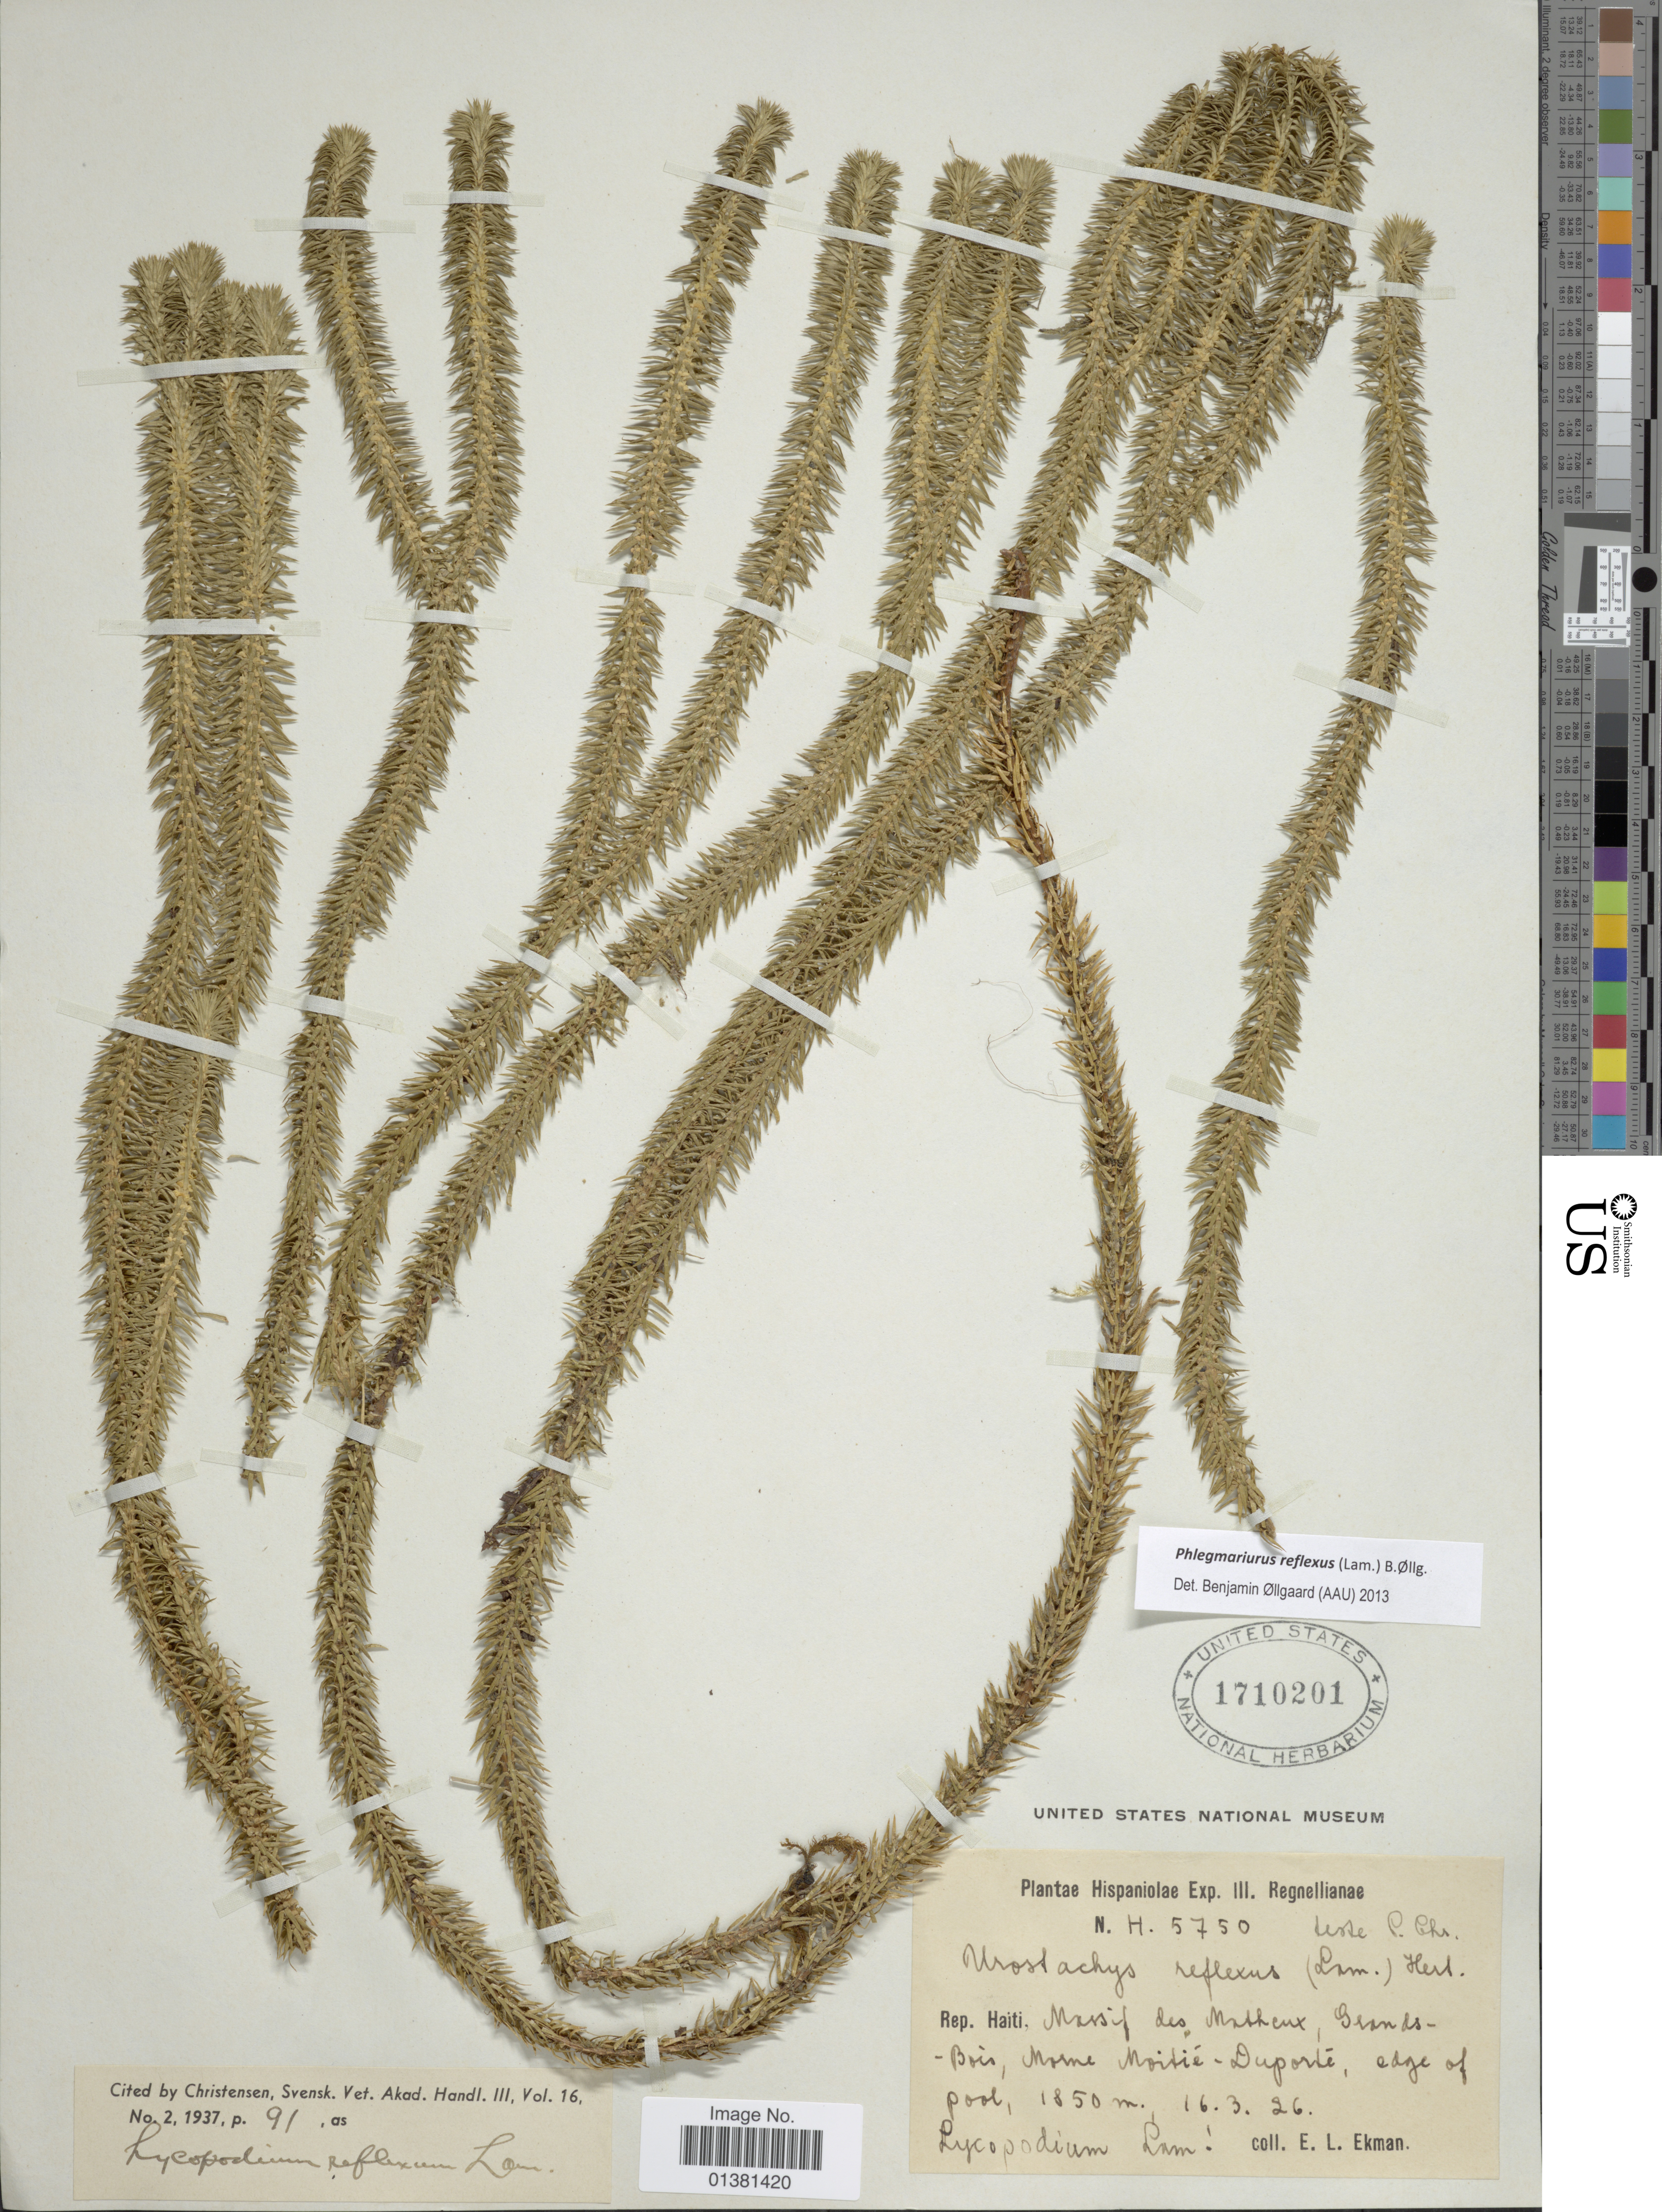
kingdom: Plantae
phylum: Tracheophyta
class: Lycopodiopsida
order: Lycopodiales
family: Lycopodiaceae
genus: Phlegmariurus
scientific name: Phlegmariurus reflexus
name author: (Lam.) B. Øllg.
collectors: E. L. Ekman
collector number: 5750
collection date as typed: Transcribed d/m/y: 16/3/26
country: Haiti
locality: Massif des Matheux, Grands Bois, Morne Moitié - Duporte , edge of pool.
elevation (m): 1850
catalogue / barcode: US 1710201